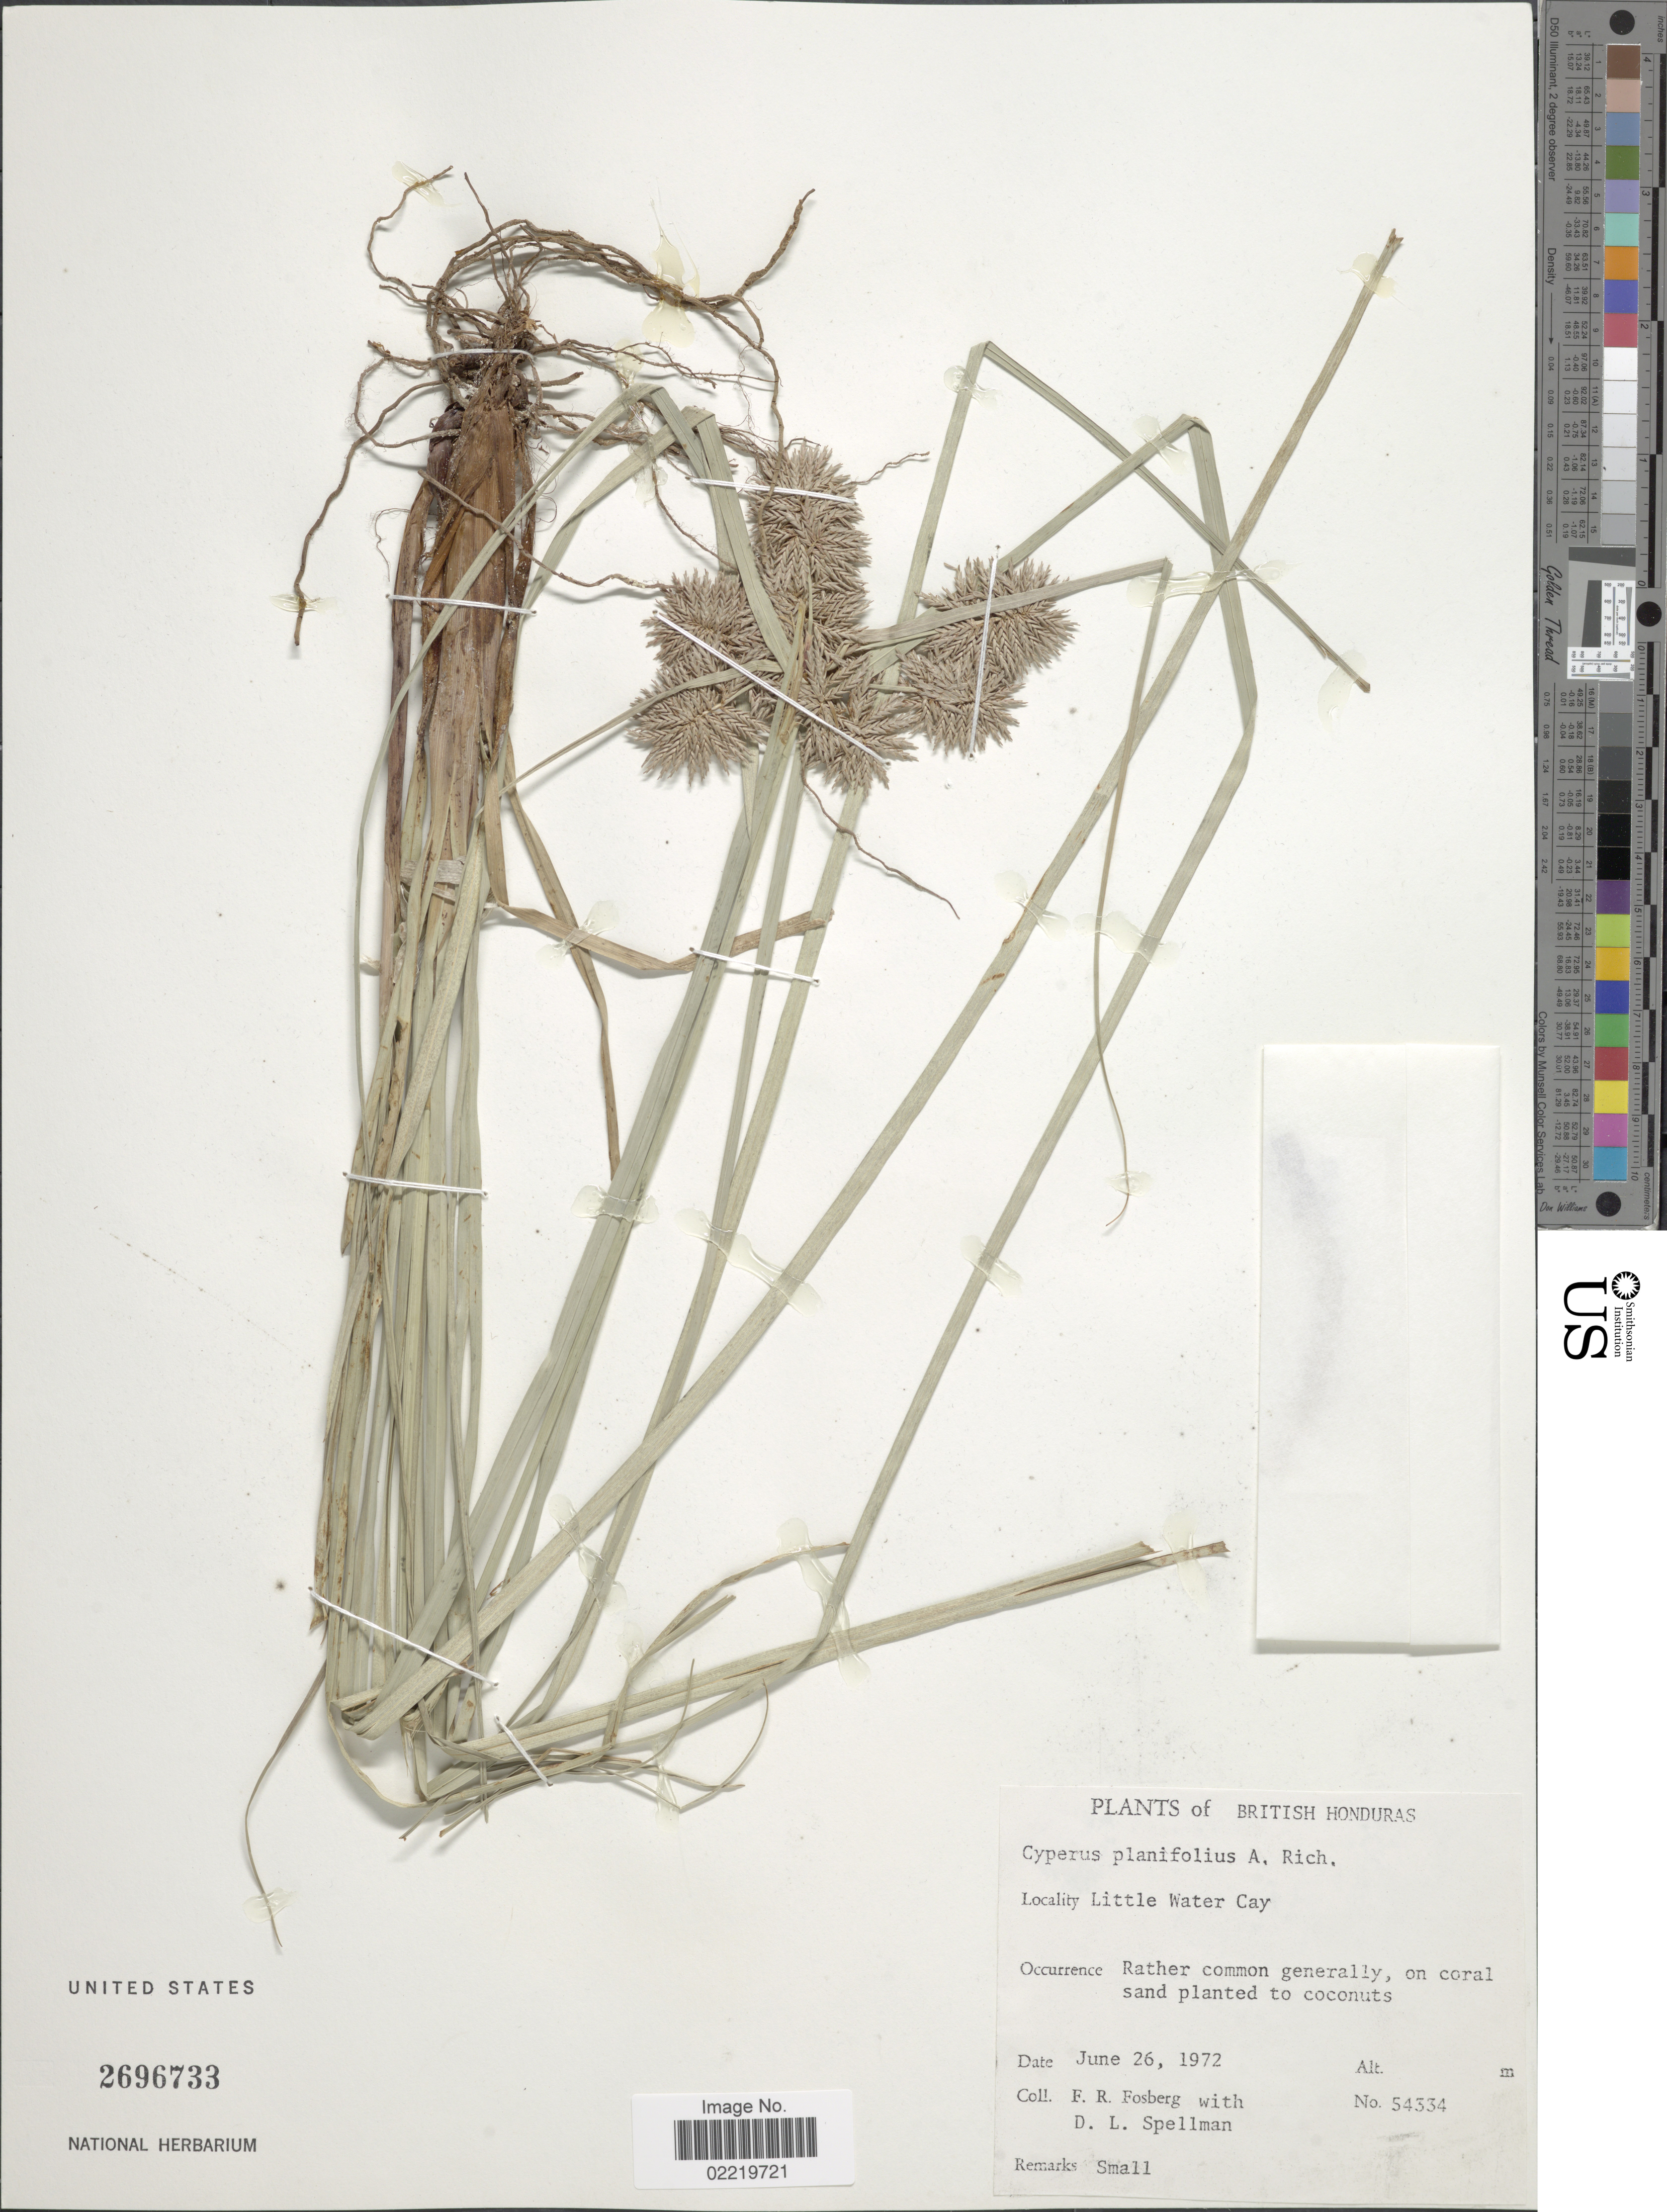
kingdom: Plantae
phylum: Tracheophyta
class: Liliopsida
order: Poales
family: Cyperaceae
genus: Cyperus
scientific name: Cyperus planifolius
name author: Rich.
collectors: F. R. Fosberg & D. L. Spellman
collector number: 54334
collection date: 1972-06-26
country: Belize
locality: British Honduras, Little Water Cay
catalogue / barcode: US 2696733